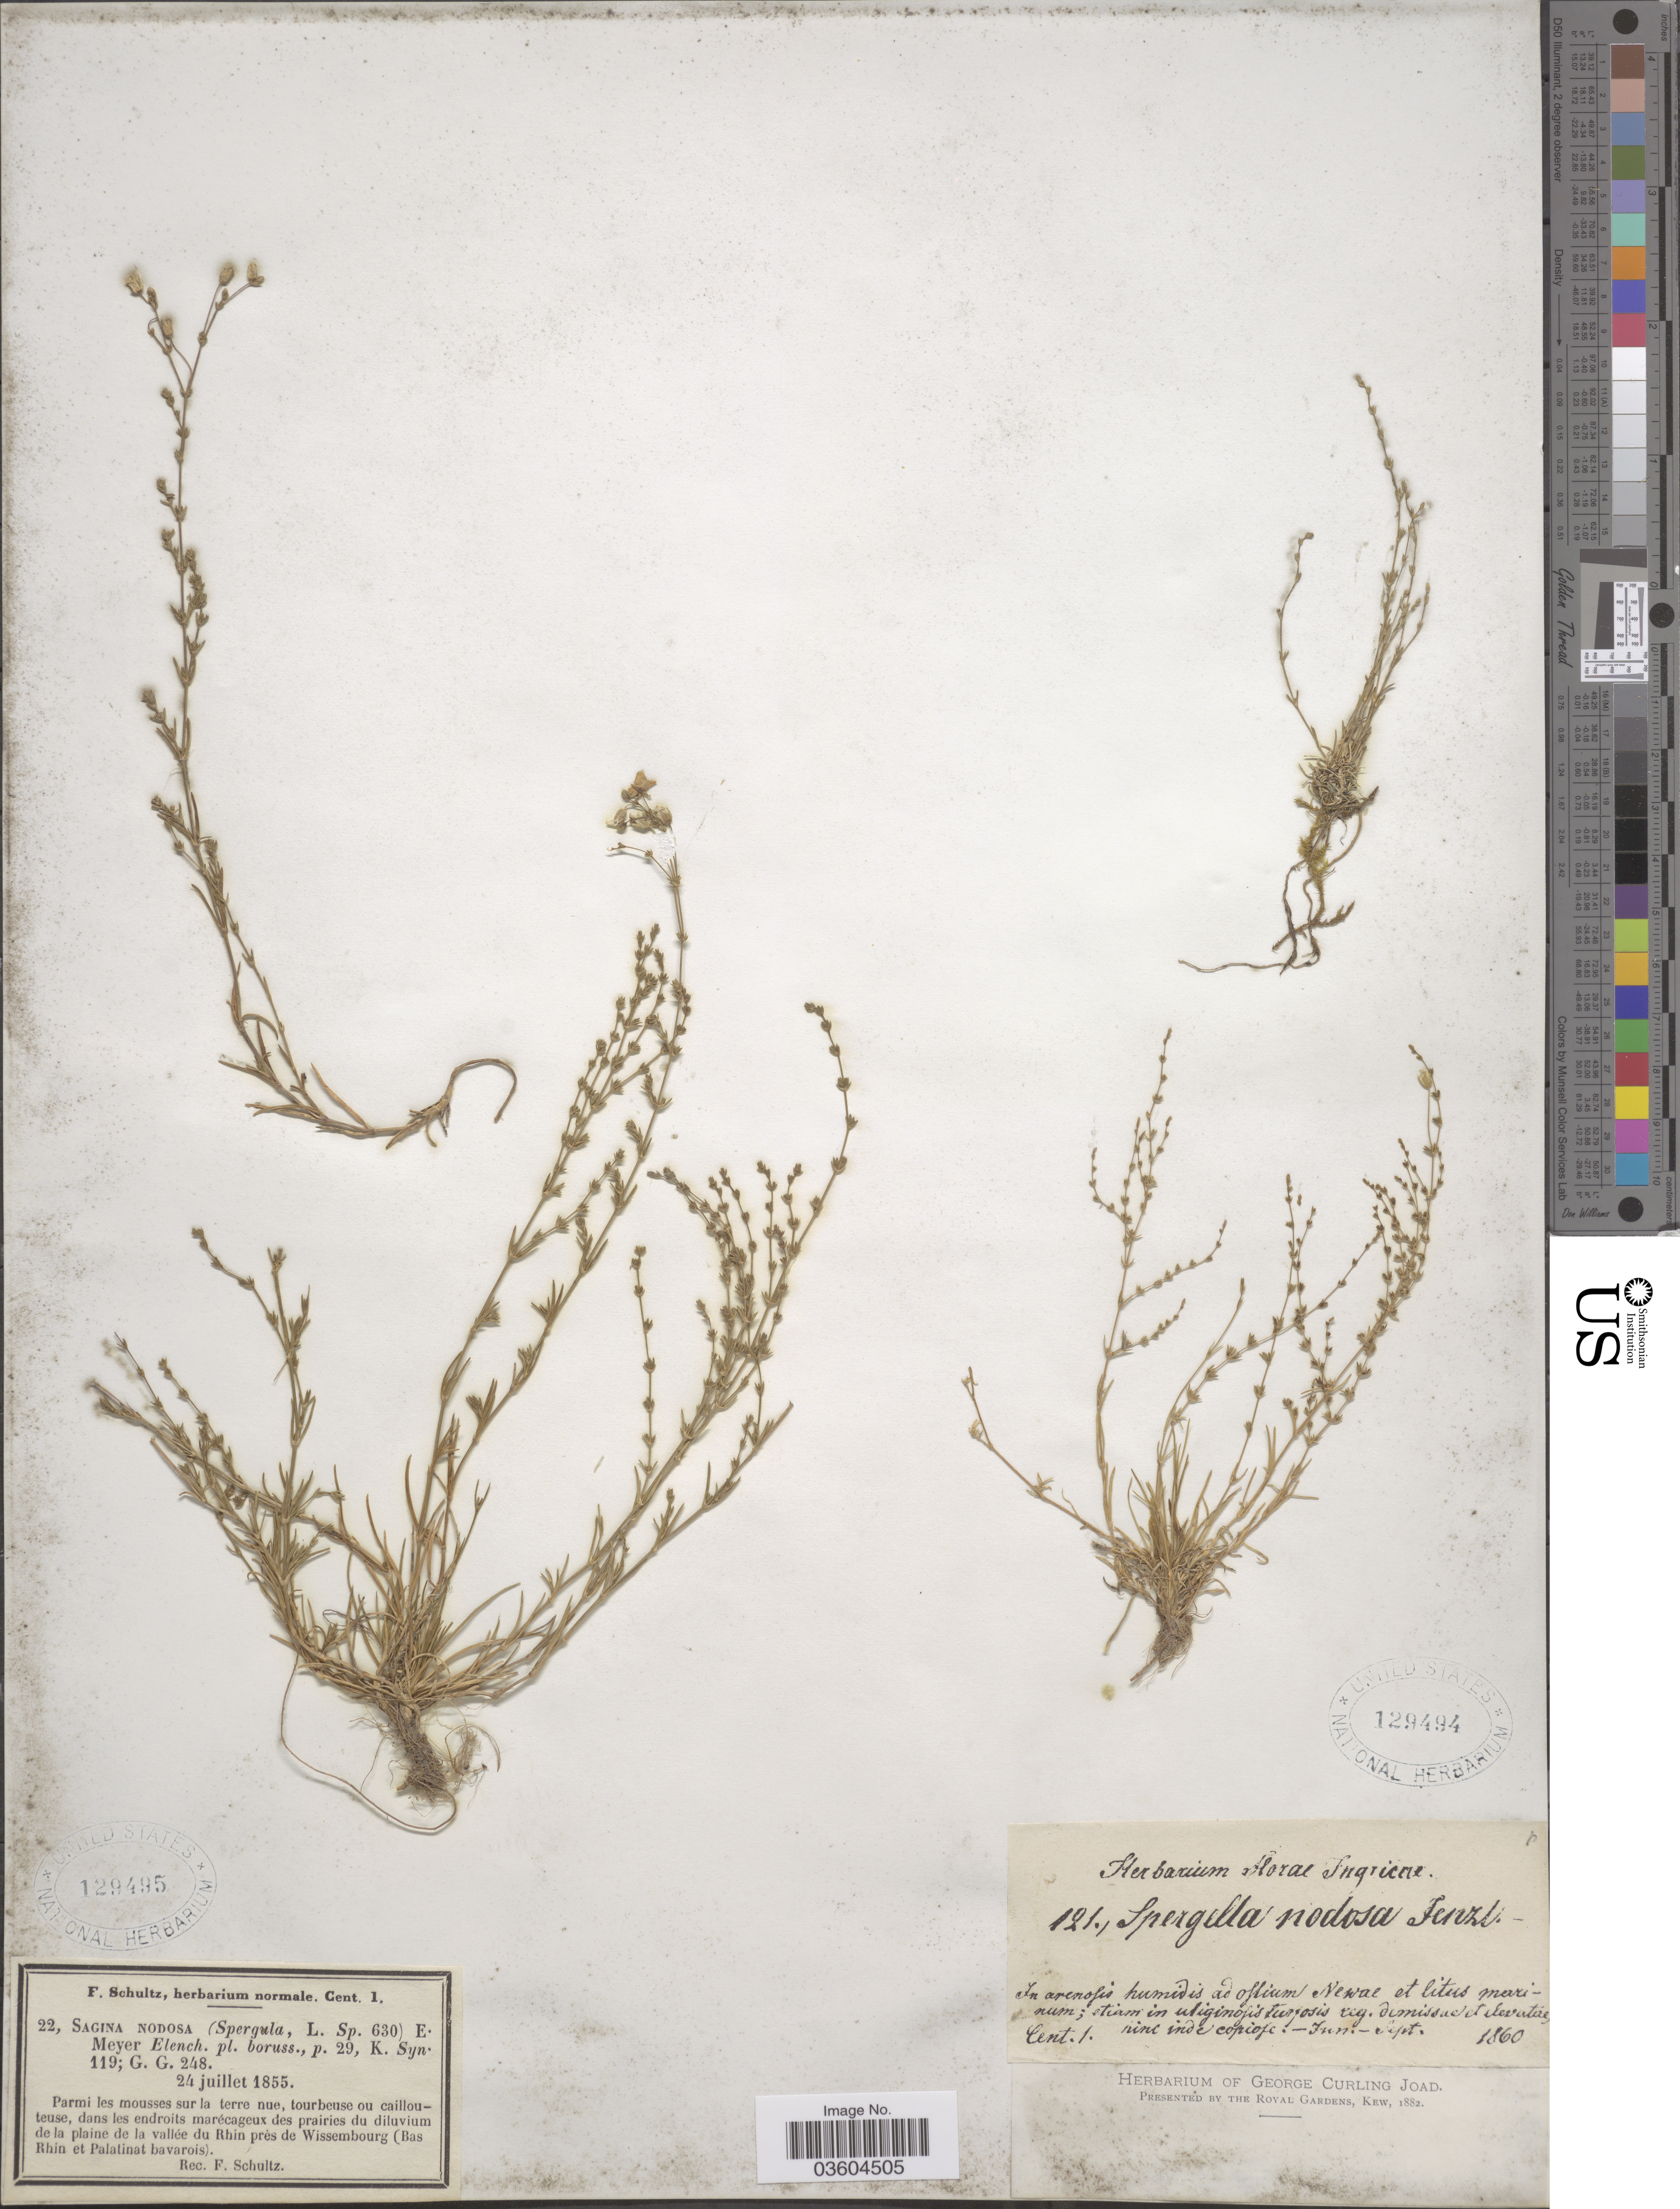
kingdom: Plantae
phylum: Tracheophyta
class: Magnoliopsida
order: Caryophyllales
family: Caryophyllaceae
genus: Sagina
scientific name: Sagina nodosa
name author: (L.) Fenzl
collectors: F. Schultz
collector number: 22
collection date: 1855-07-24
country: Germany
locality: La plaine de la vallée du Rhin près de Wissembourg (Bas Rhin et Palatinat bavarois).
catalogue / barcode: US 129495-2